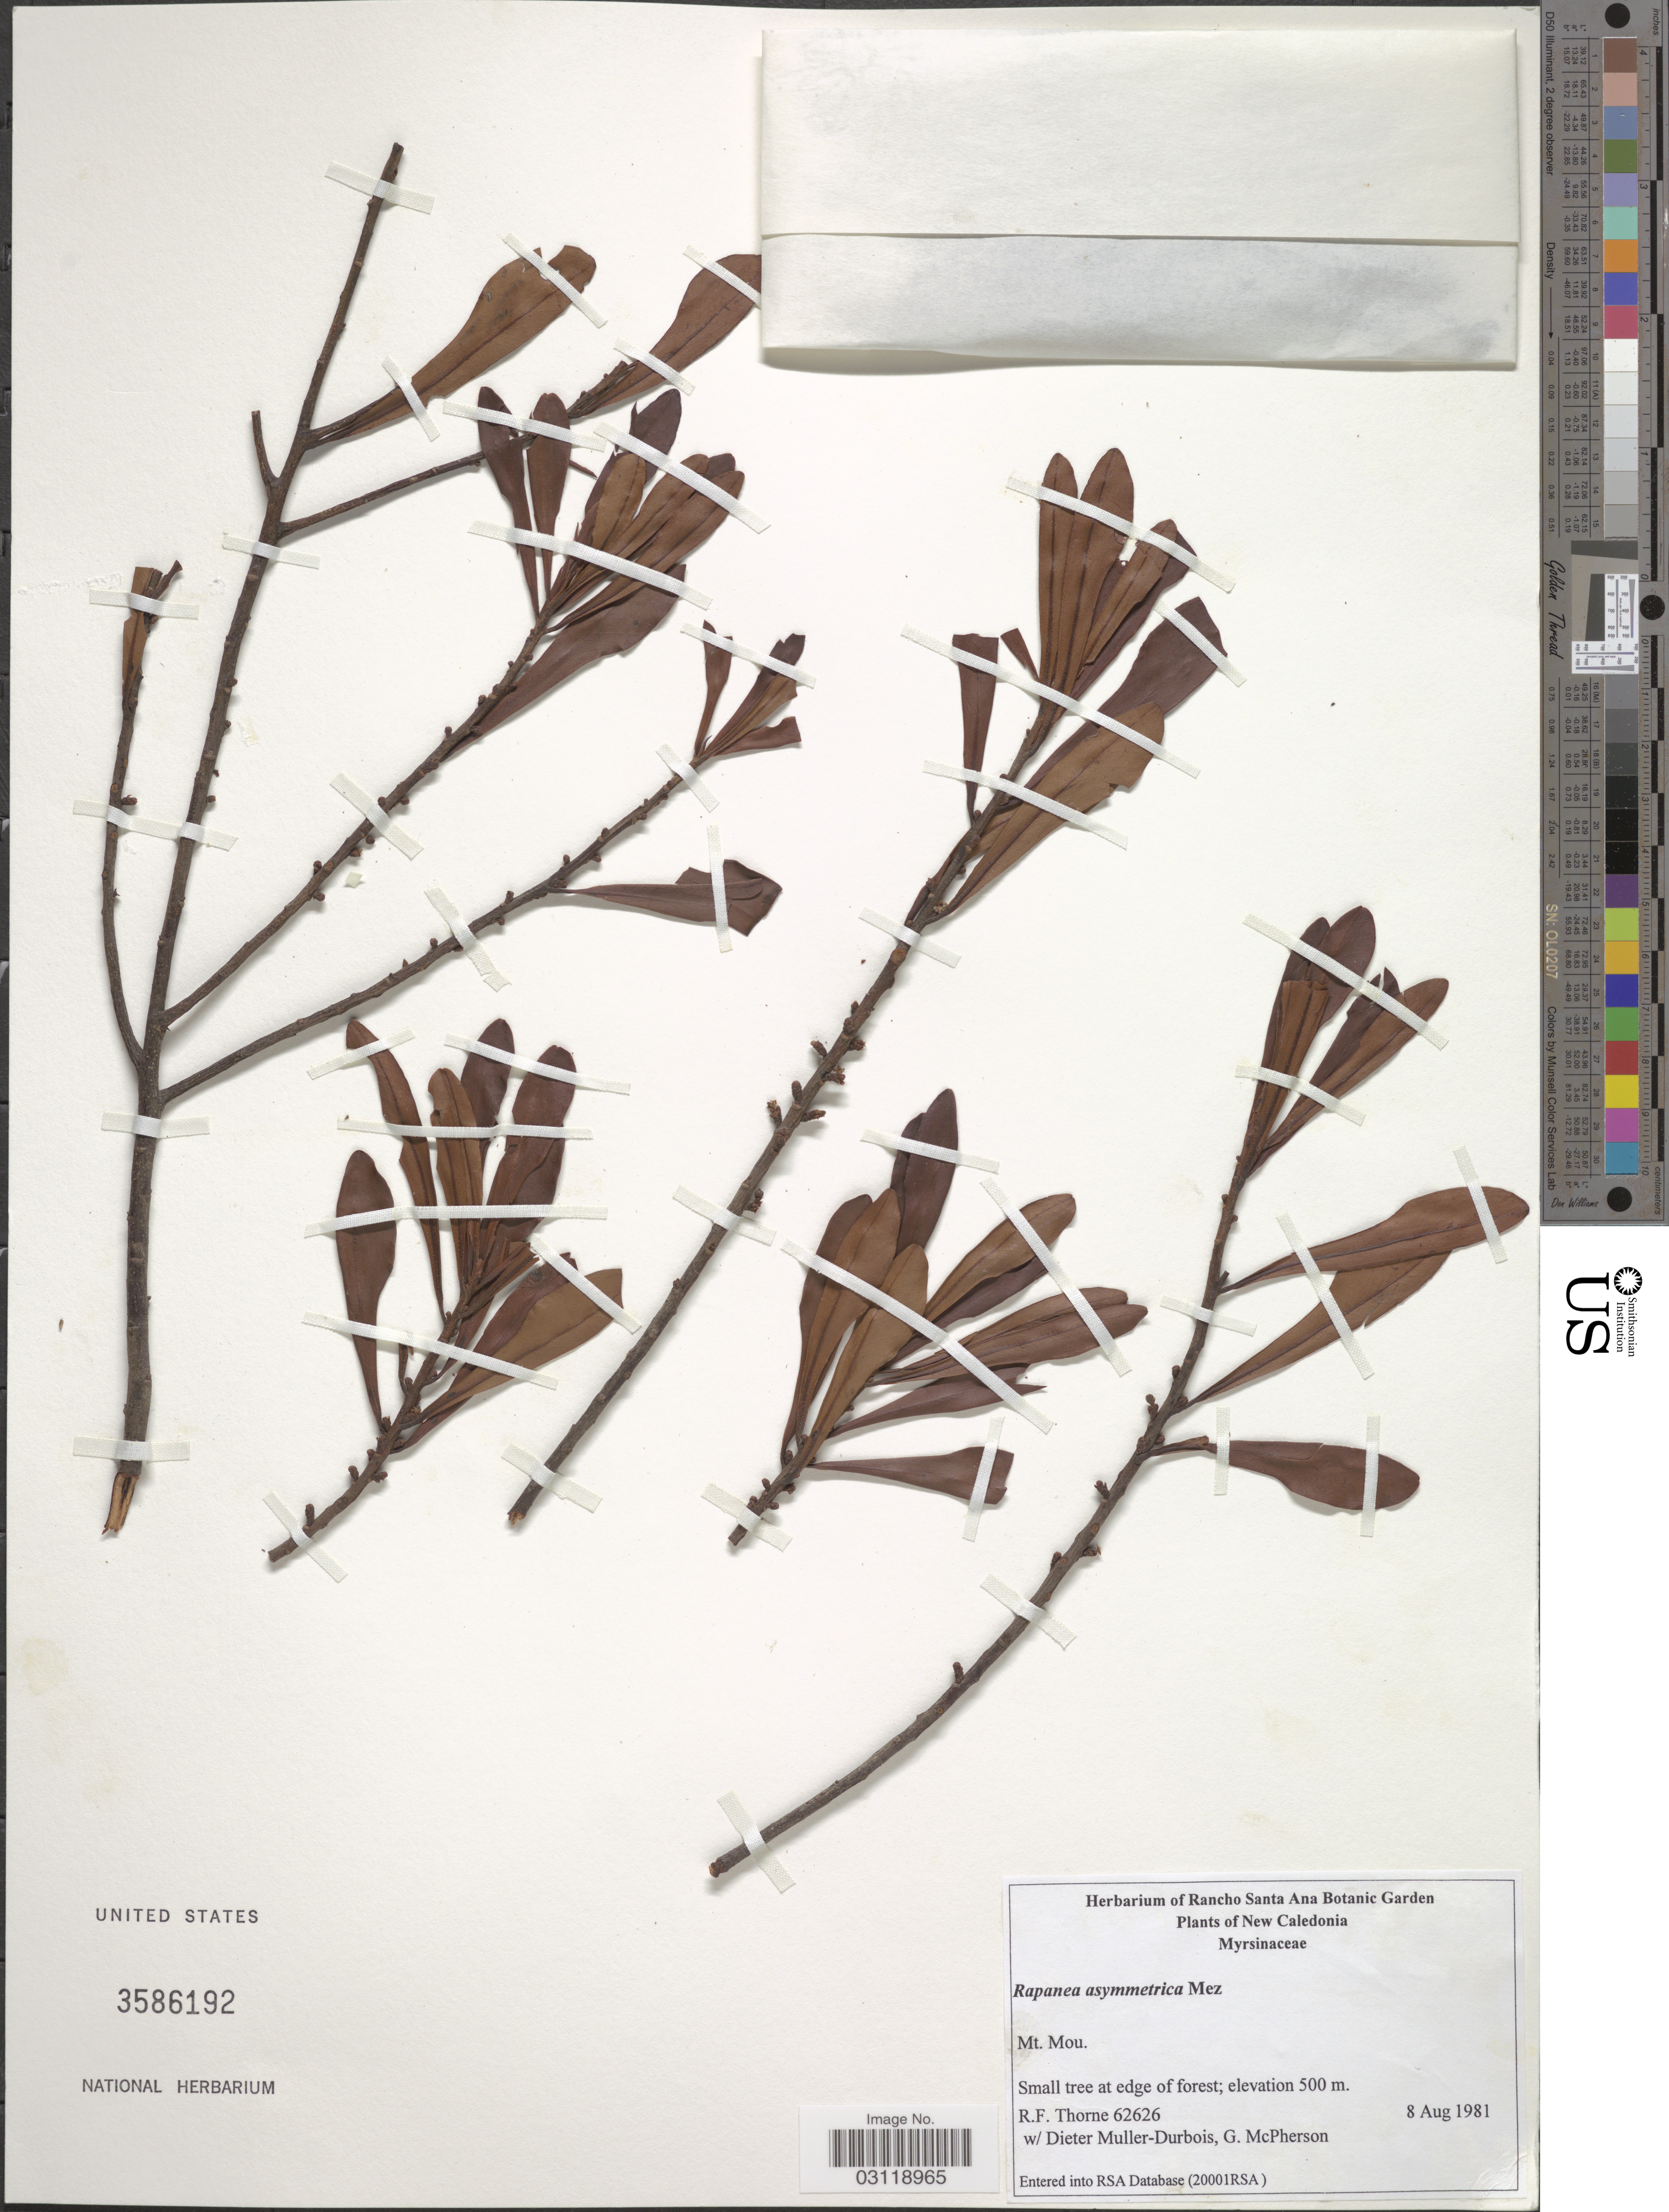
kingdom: Plantae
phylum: Tracheophyta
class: Magnoliopsida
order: Ericales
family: Primulaceae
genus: Rapanea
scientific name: Rapanea asymmetrica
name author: Mez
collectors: R. Thorne, D. Muller-Durbois & G. McPherson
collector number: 62626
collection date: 1981-08-08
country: New Caledonia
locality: Mt. Mou.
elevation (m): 500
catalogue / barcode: US 3586192